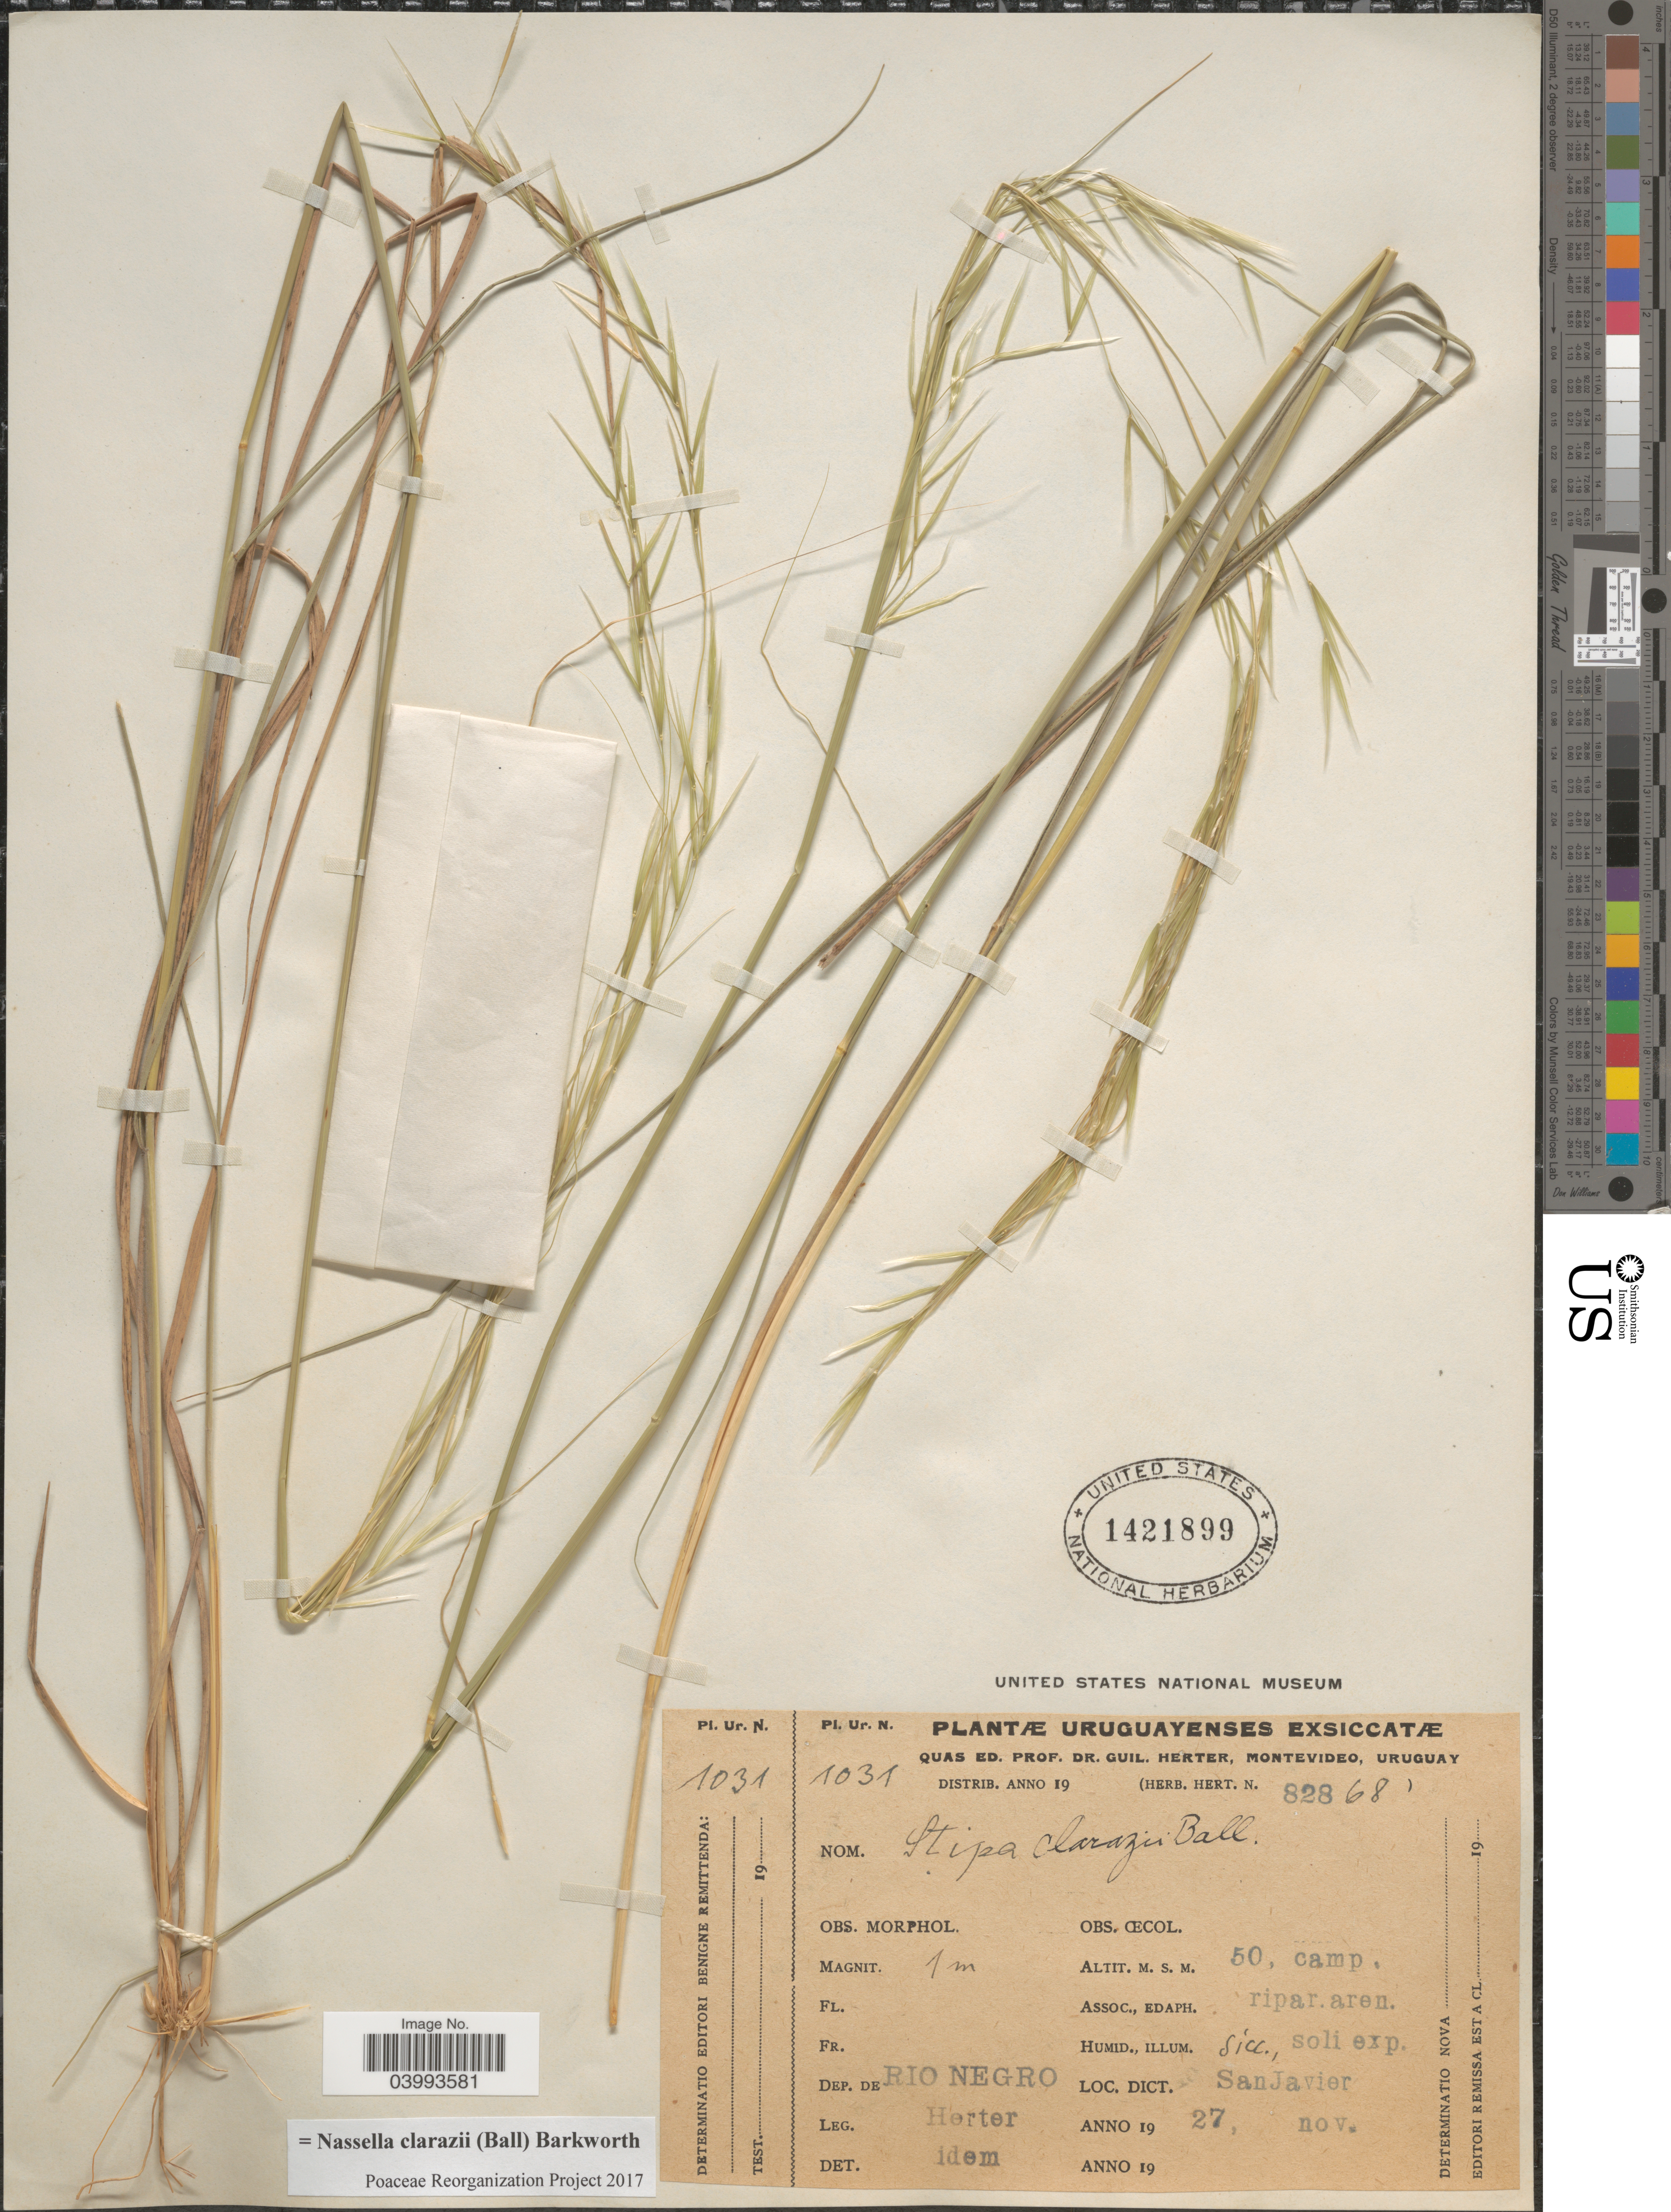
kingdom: Plantae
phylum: Tracheophyta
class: Liliopsida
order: Poales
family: Poaceae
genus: Nassella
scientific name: Nassella clarazii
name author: (Ball) Barkworth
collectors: G. Herter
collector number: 1031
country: Uruguay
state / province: Rio Negro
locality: Dep. de Rio Negro. Dict. San Javier.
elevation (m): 50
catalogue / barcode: US 1421899